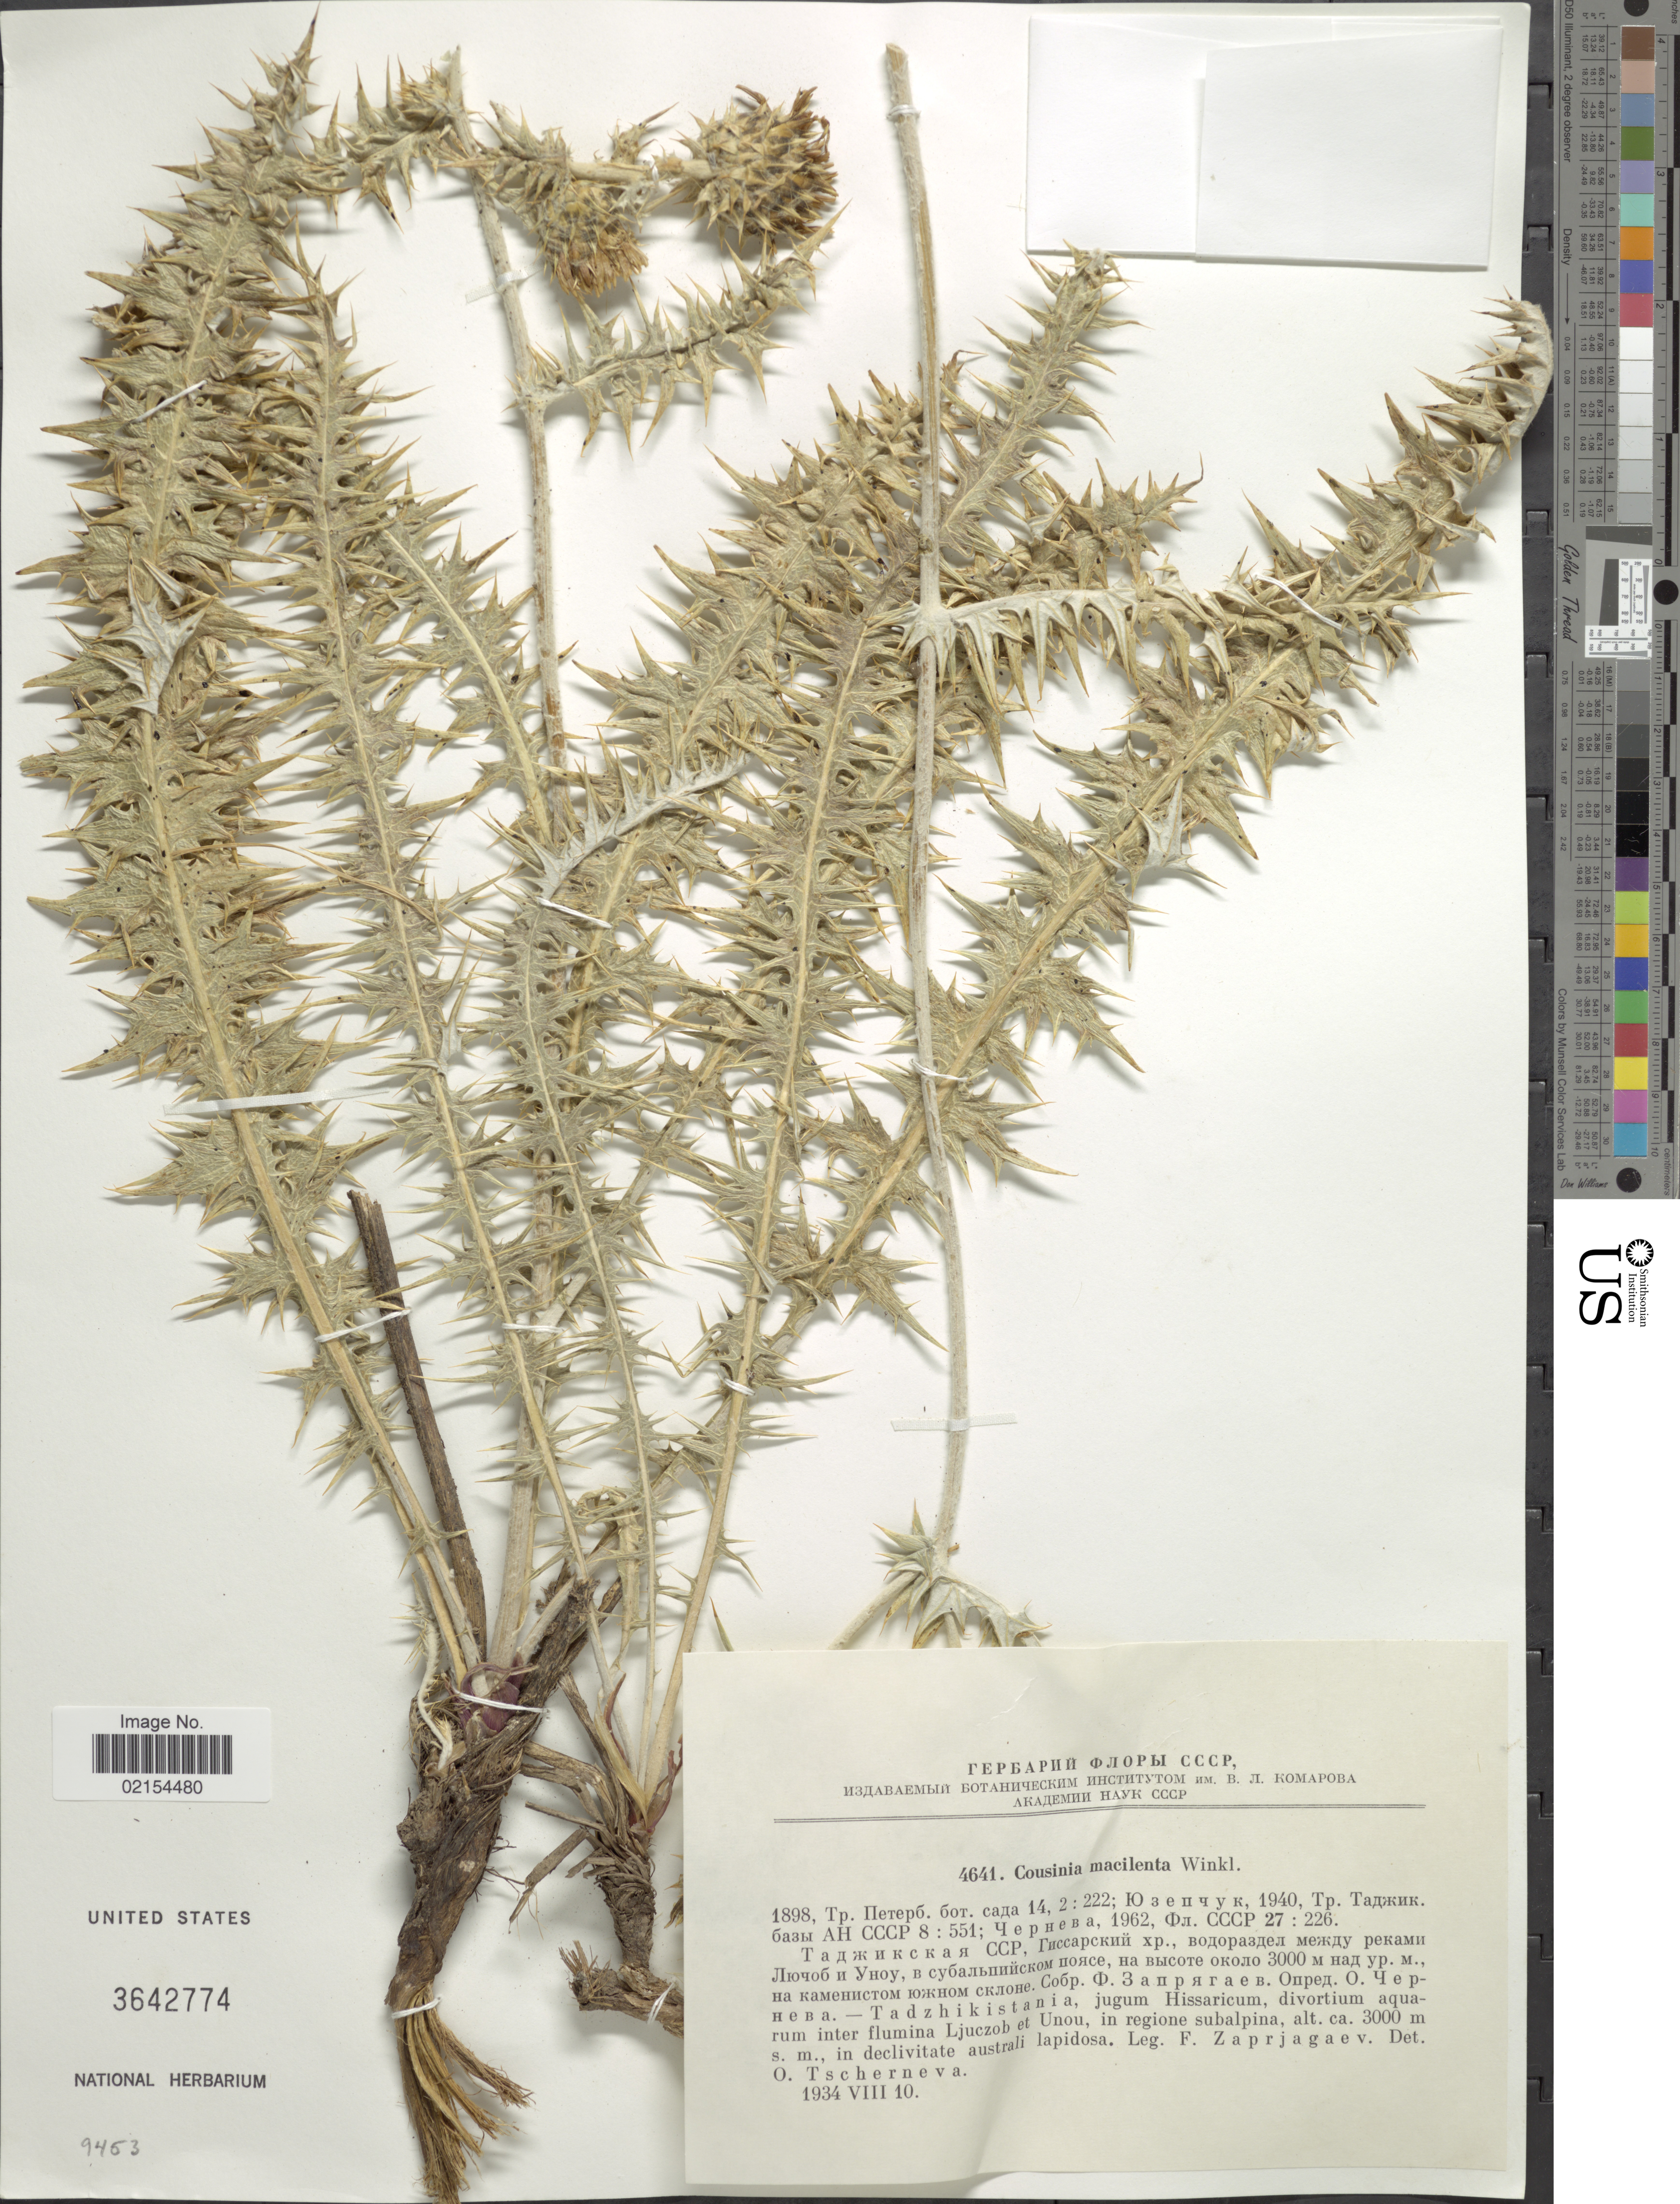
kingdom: Plantae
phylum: Tracheophyta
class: Magnoliopsida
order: Asterales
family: Asteraceae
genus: Cousinia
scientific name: Cousinia macilenta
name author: Winkl.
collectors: F. Zaprjagaev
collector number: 4641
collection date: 1934-08-10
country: Tajikistan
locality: Tadzhikistania, jugum Hissaricum, divortium aquarum inter flumina Ljuczob et Unou, in regione subalpina, s.m., in declivitate australi lapidosa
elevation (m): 3000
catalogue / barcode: US 3642774